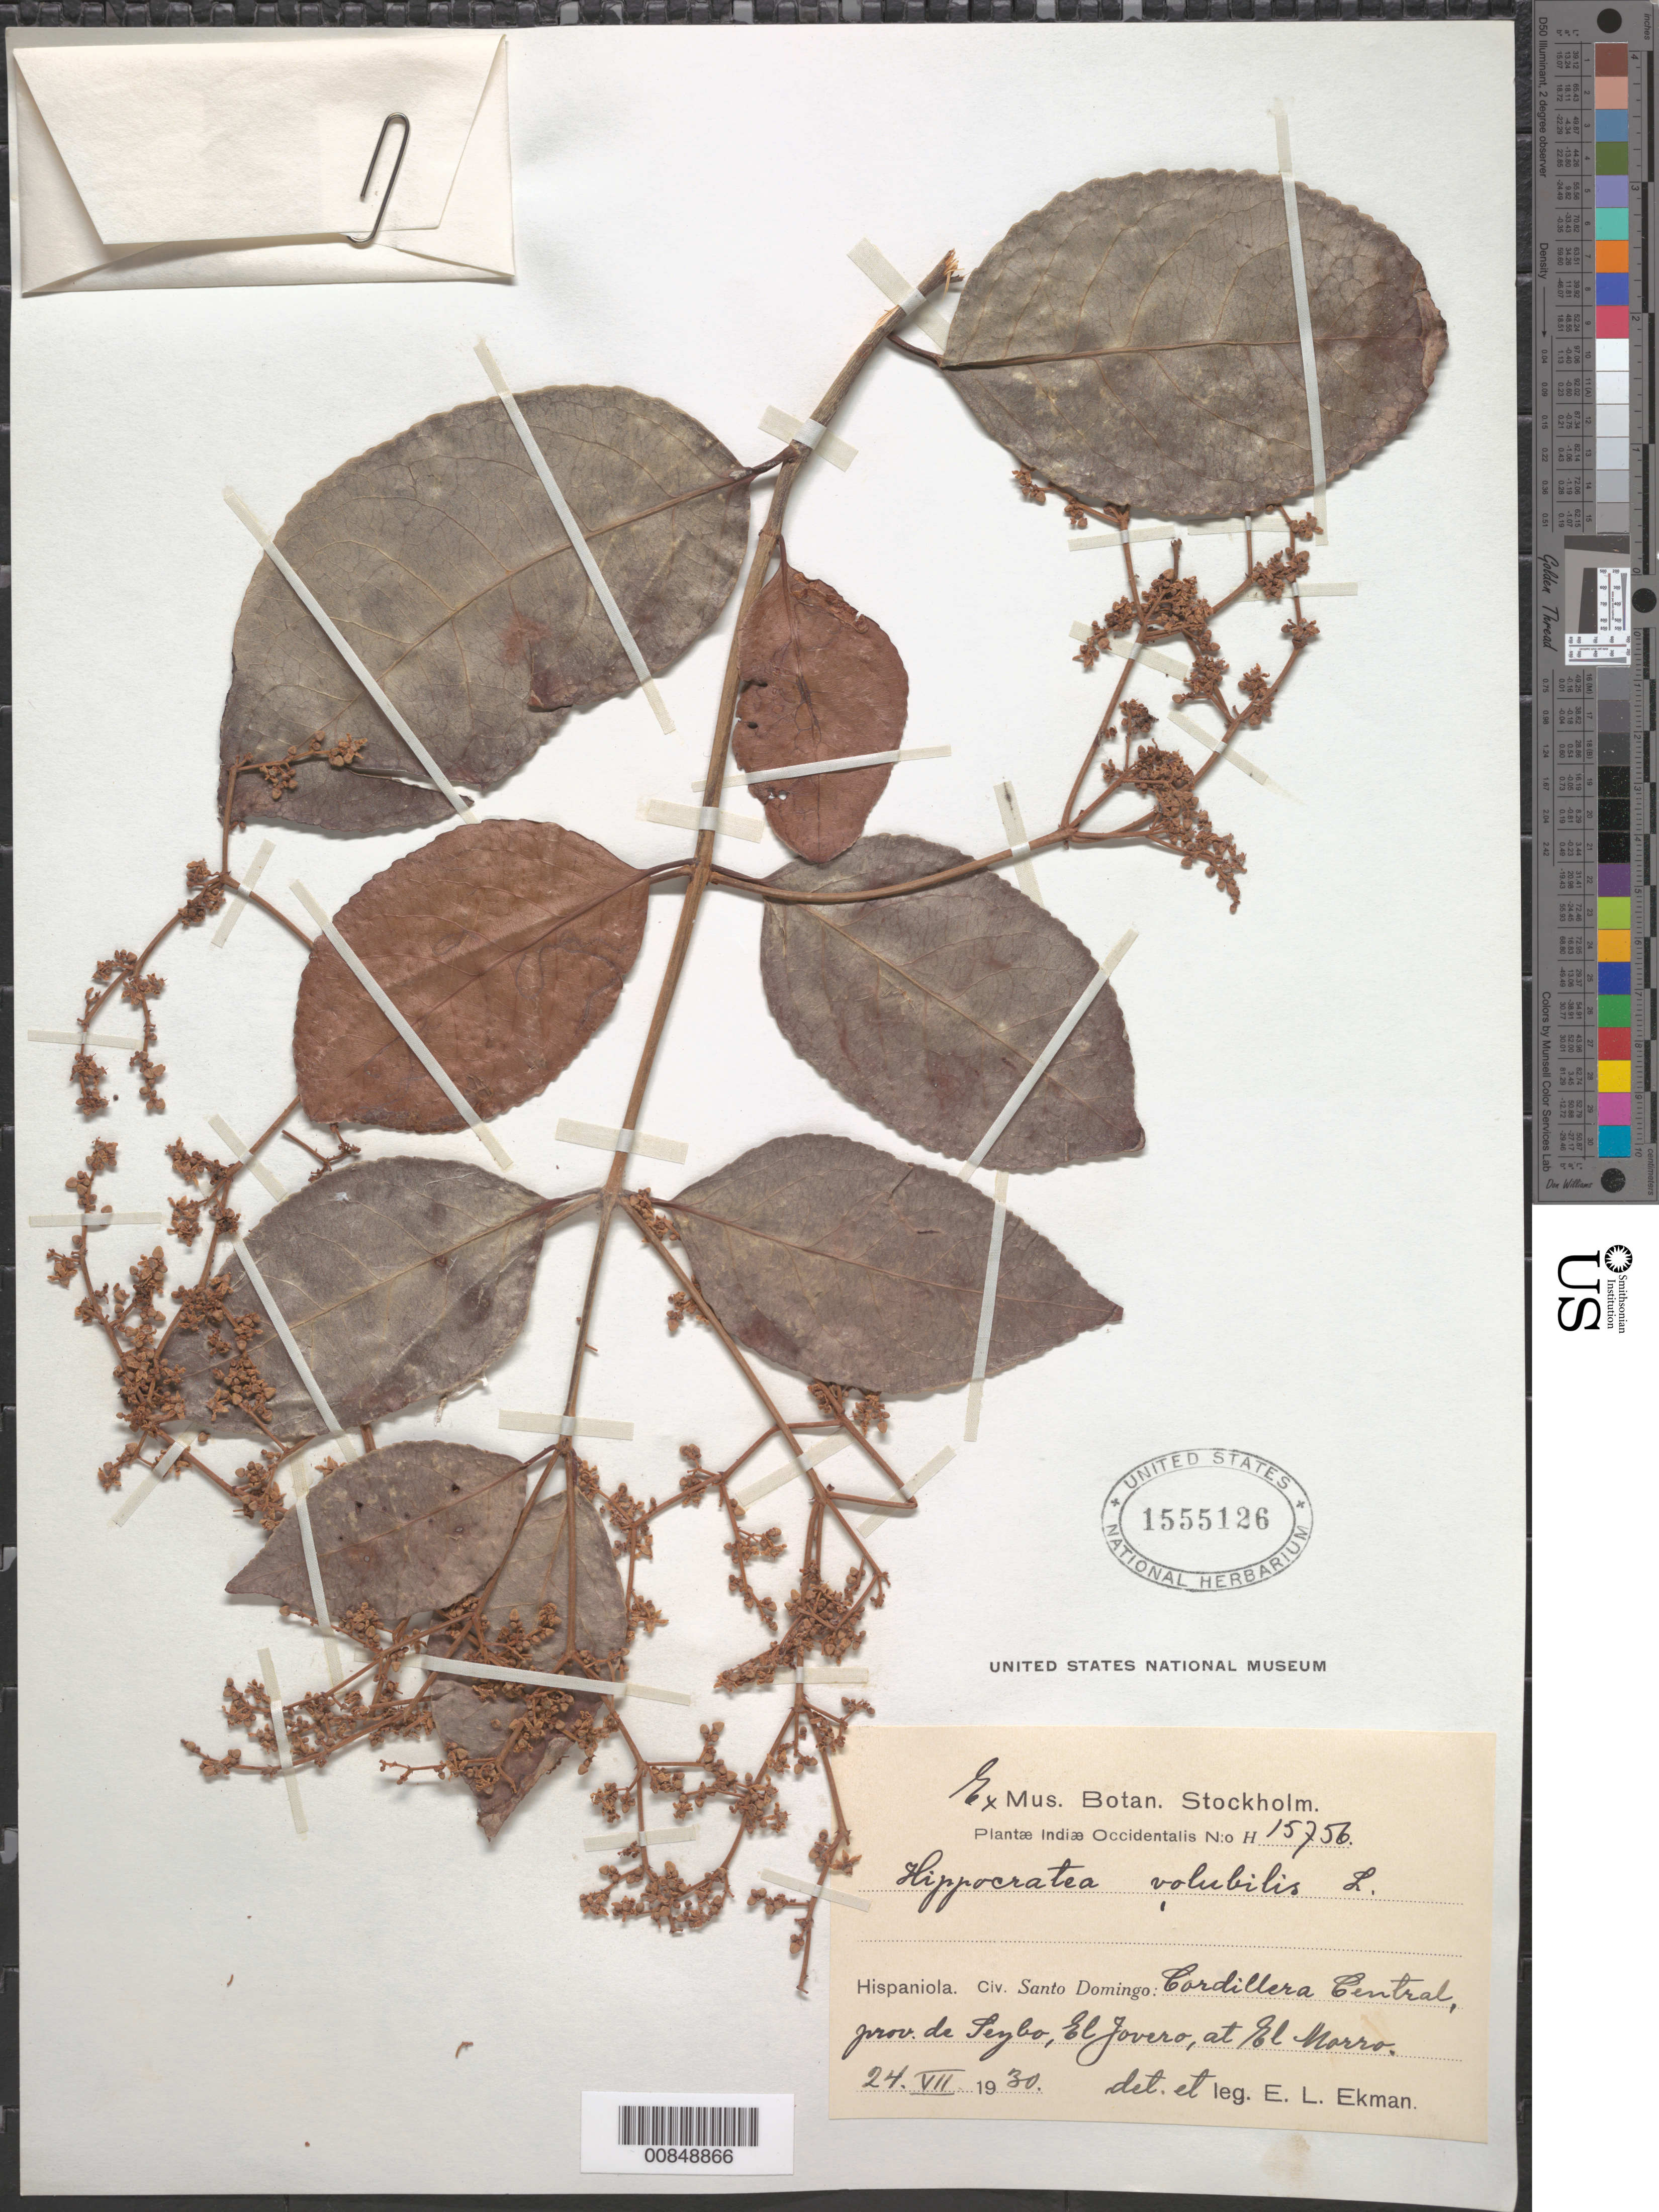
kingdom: Plantae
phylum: Tracheophyta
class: Magnoliopsida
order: Celastrales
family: Celastraceae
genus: Hippocratea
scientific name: Hippocratea volubilis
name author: L.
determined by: Ekman, E. L.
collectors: E. L. Ekman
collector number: H 15756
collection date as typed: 24 Jul 1930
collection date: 1930-07-24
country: Dominican Republic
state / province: El Seibo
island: Hispaniola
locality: Cordillera Central, El Jovero, at El Morro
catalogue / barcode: US 1555126